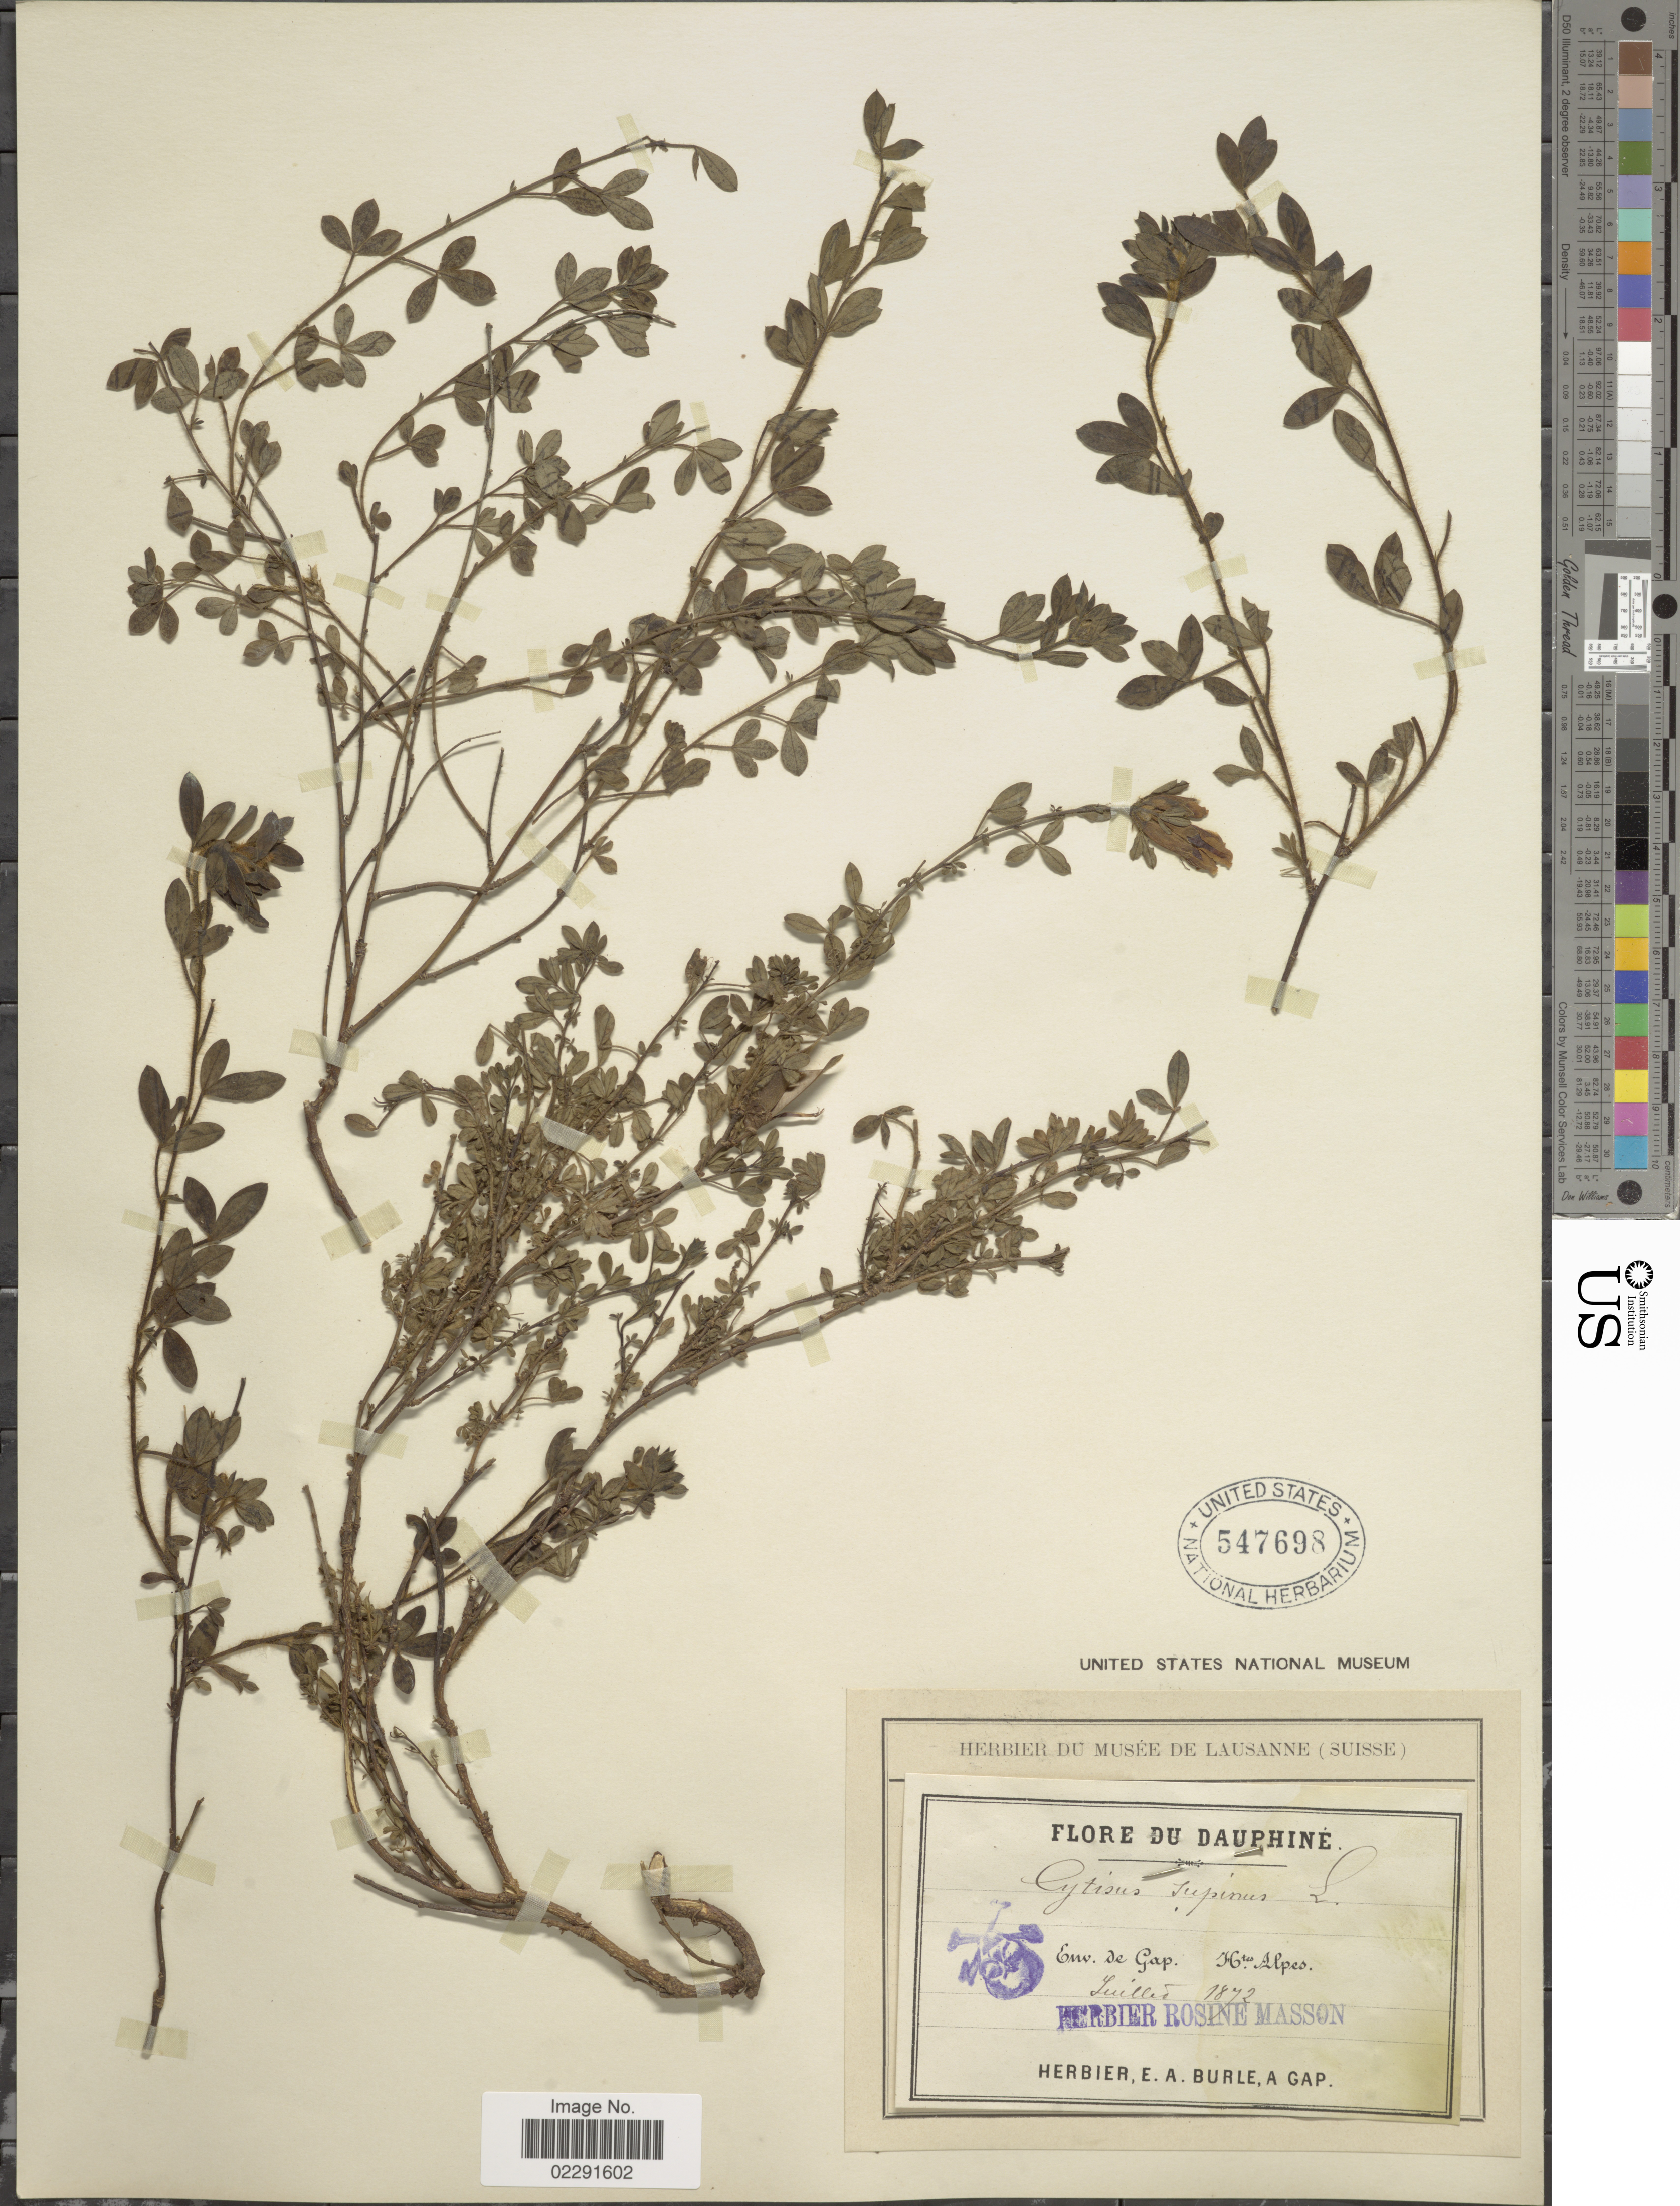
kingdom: Plantae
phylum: Tracheophyta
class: Magnoliopsida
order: Fabales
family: Fabaceae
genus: Cytisus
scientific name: Cytisus supinus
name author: L.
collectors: E. Burle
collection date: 1872-07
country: France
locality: Du Dauphine, Env. de Gap., Htes Alpes. [interpreted]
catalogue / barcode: US 547698